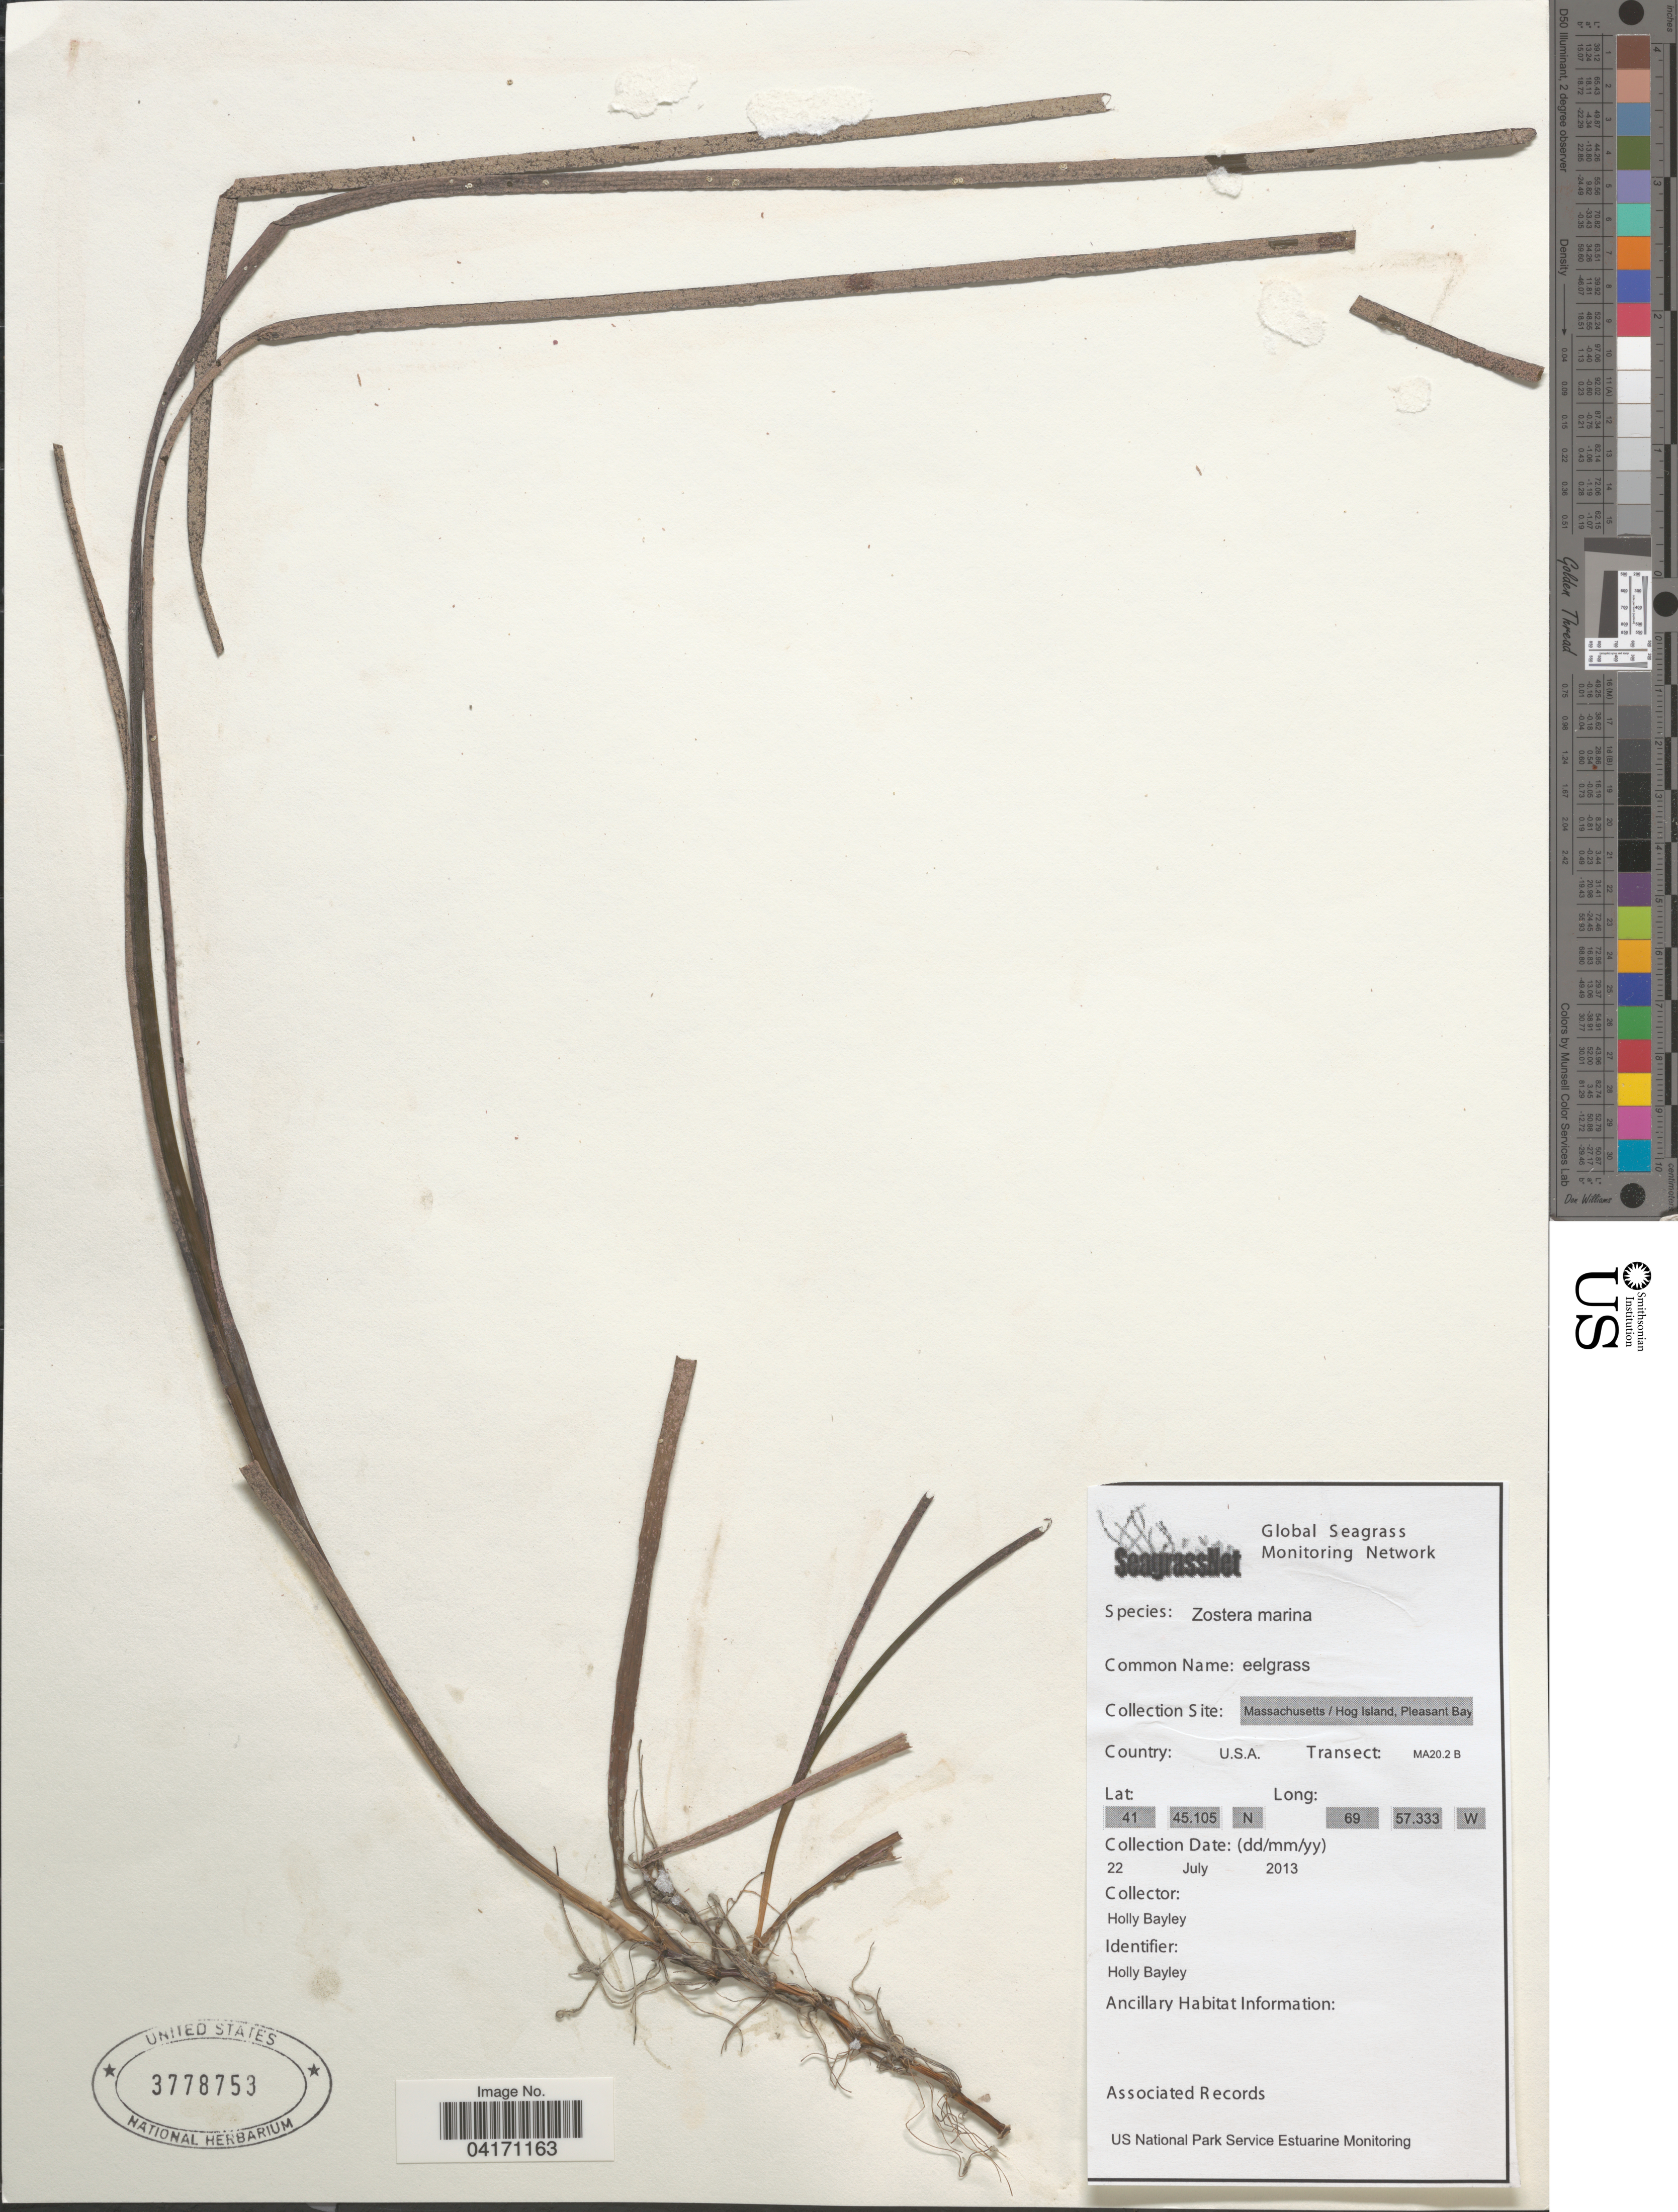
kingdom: Plantae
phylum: Tracheophyta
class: Liliopsida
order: Alismatales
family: Zosteraceae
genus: Zostera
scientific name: Zostera marina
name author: L.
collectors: H. Bayley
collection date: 2013-07-22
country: United States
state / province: Massachusetts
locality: Hog Island, Pleasant Bay. Transect: MA20.2 B.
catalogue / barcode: US 3778753